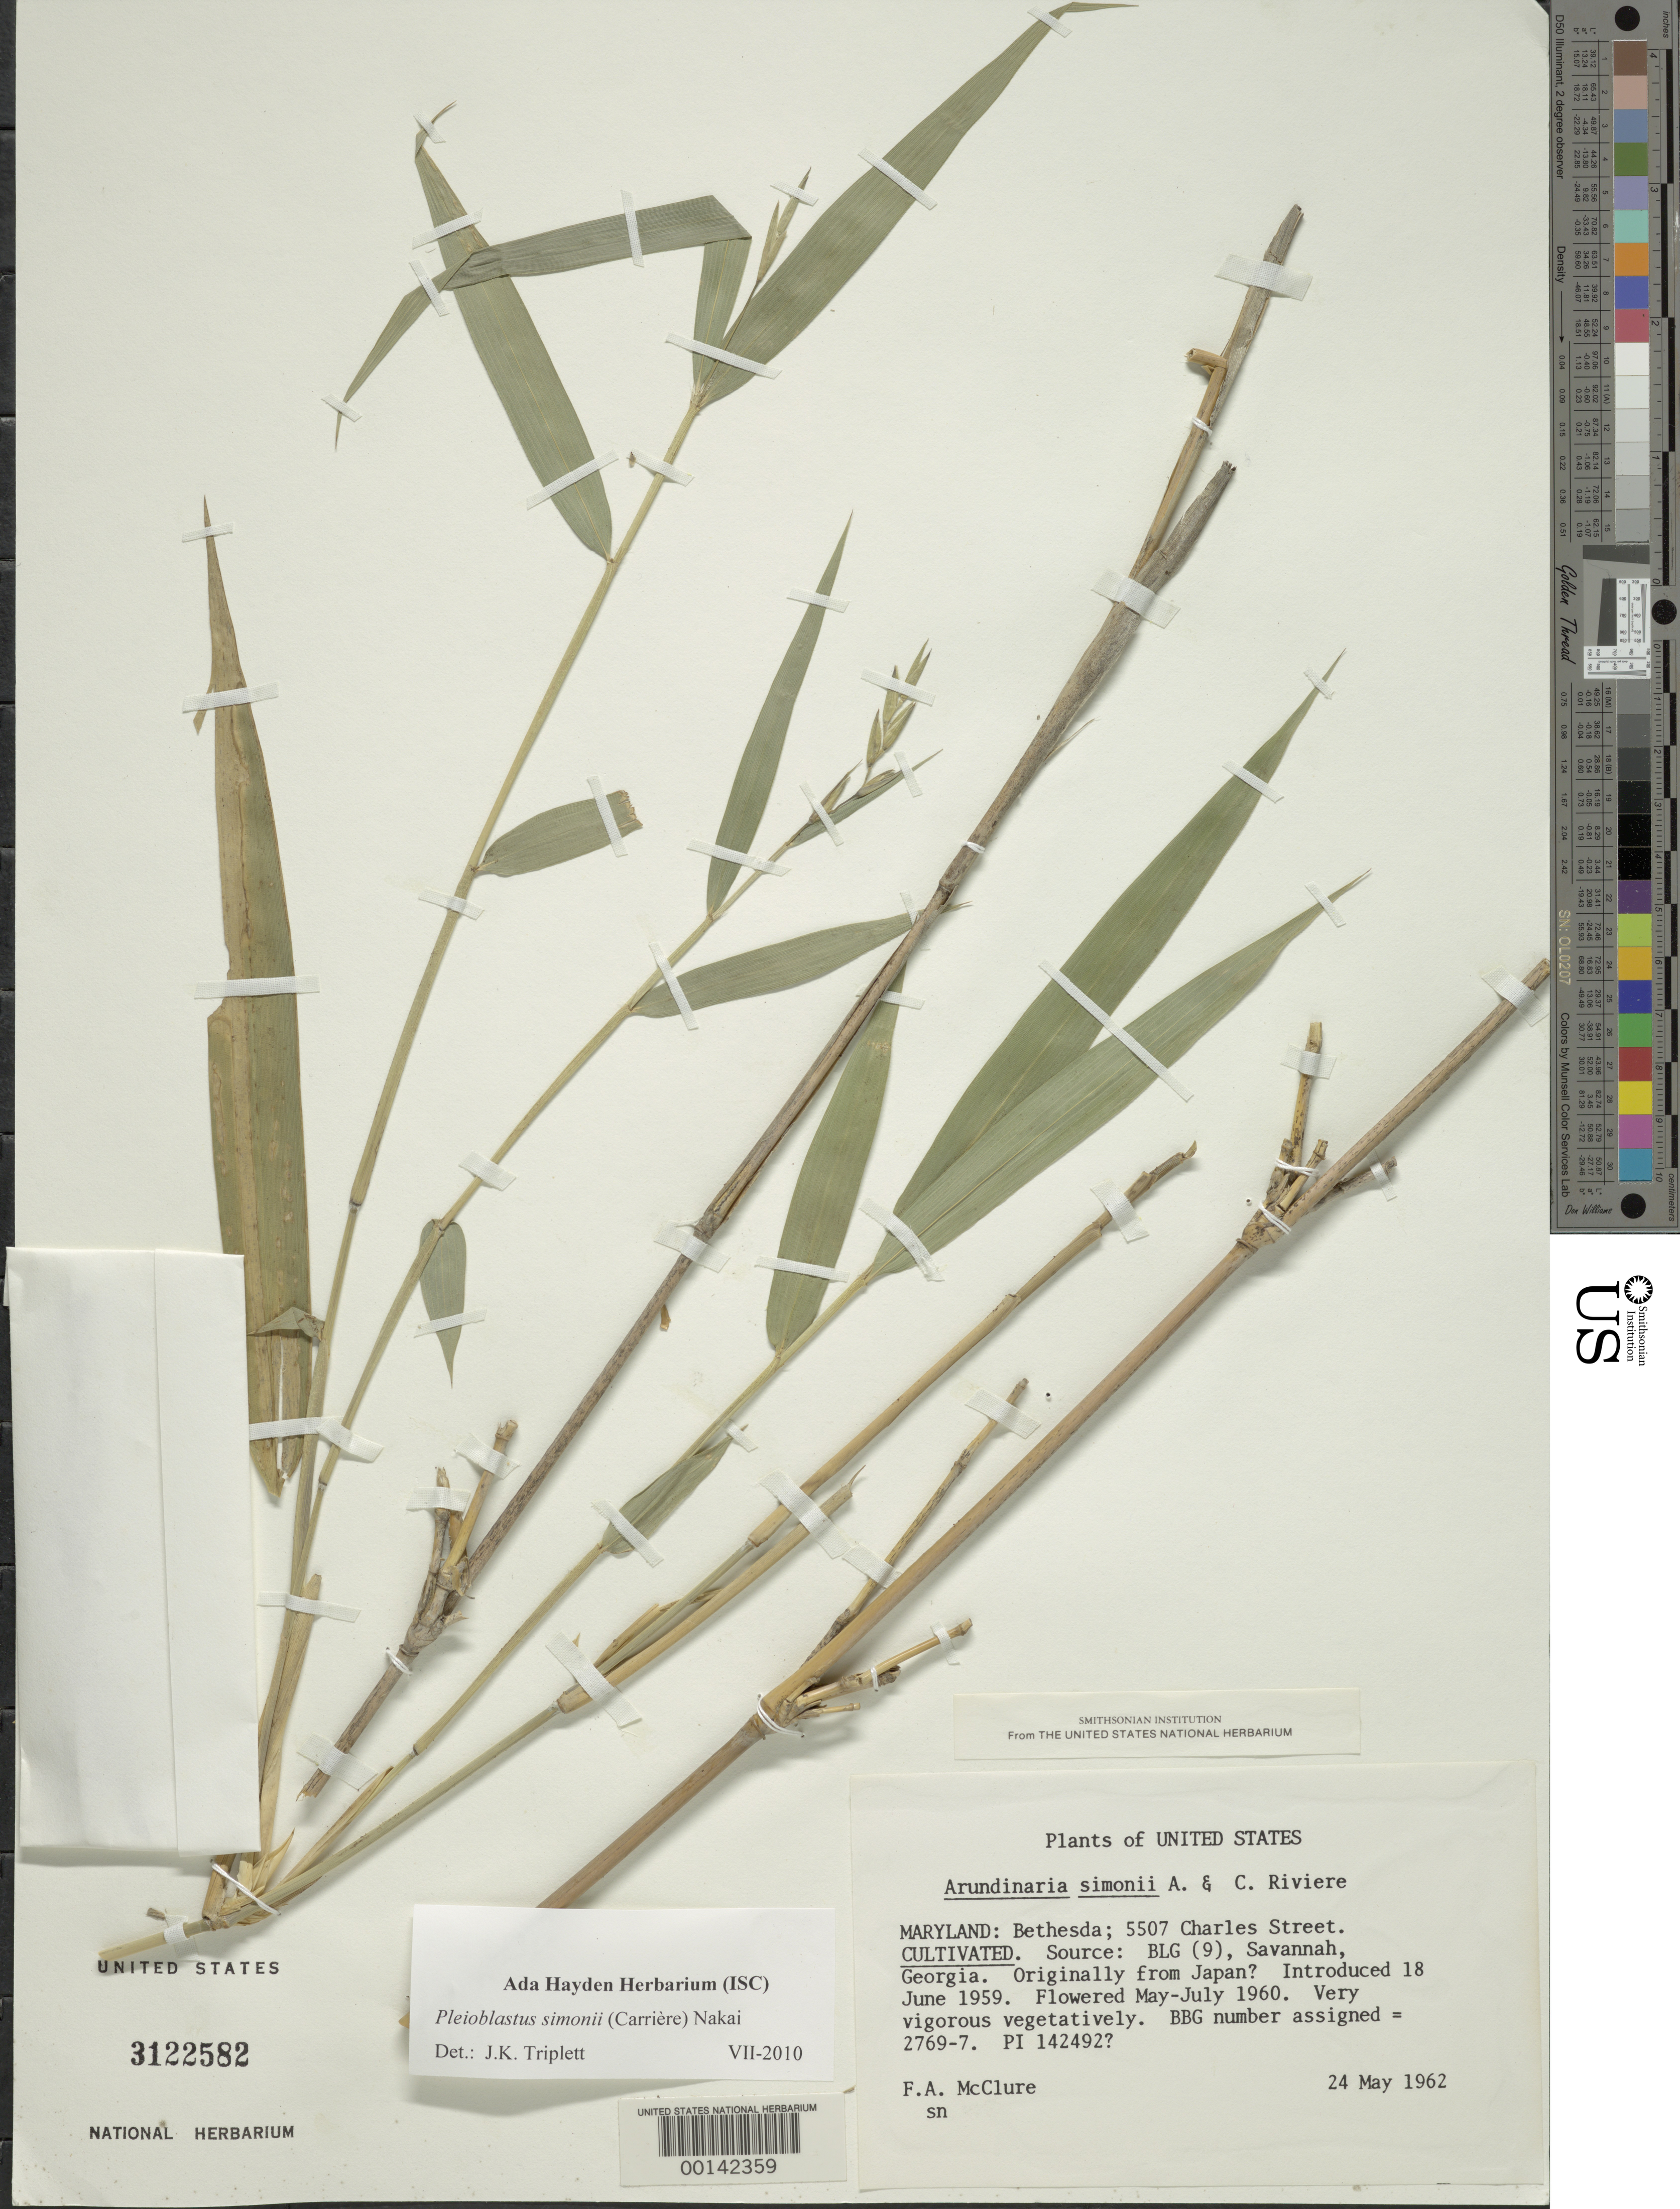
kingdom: Plantae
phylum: Tracheophyta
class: Liliopsida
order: Poales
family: Poaceae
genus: Pleioblastus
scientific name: Pleioblastus simonii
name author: (Carrière) Nakai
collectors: F. A. McClure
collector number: BBG 2769-7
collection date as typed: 24 May 1962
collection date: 1962-05-24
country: United States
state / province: Maryland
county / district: Montgomery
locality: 5507 Charles Street, Bethesda (McClure's Garden)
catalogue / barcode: US 3122582